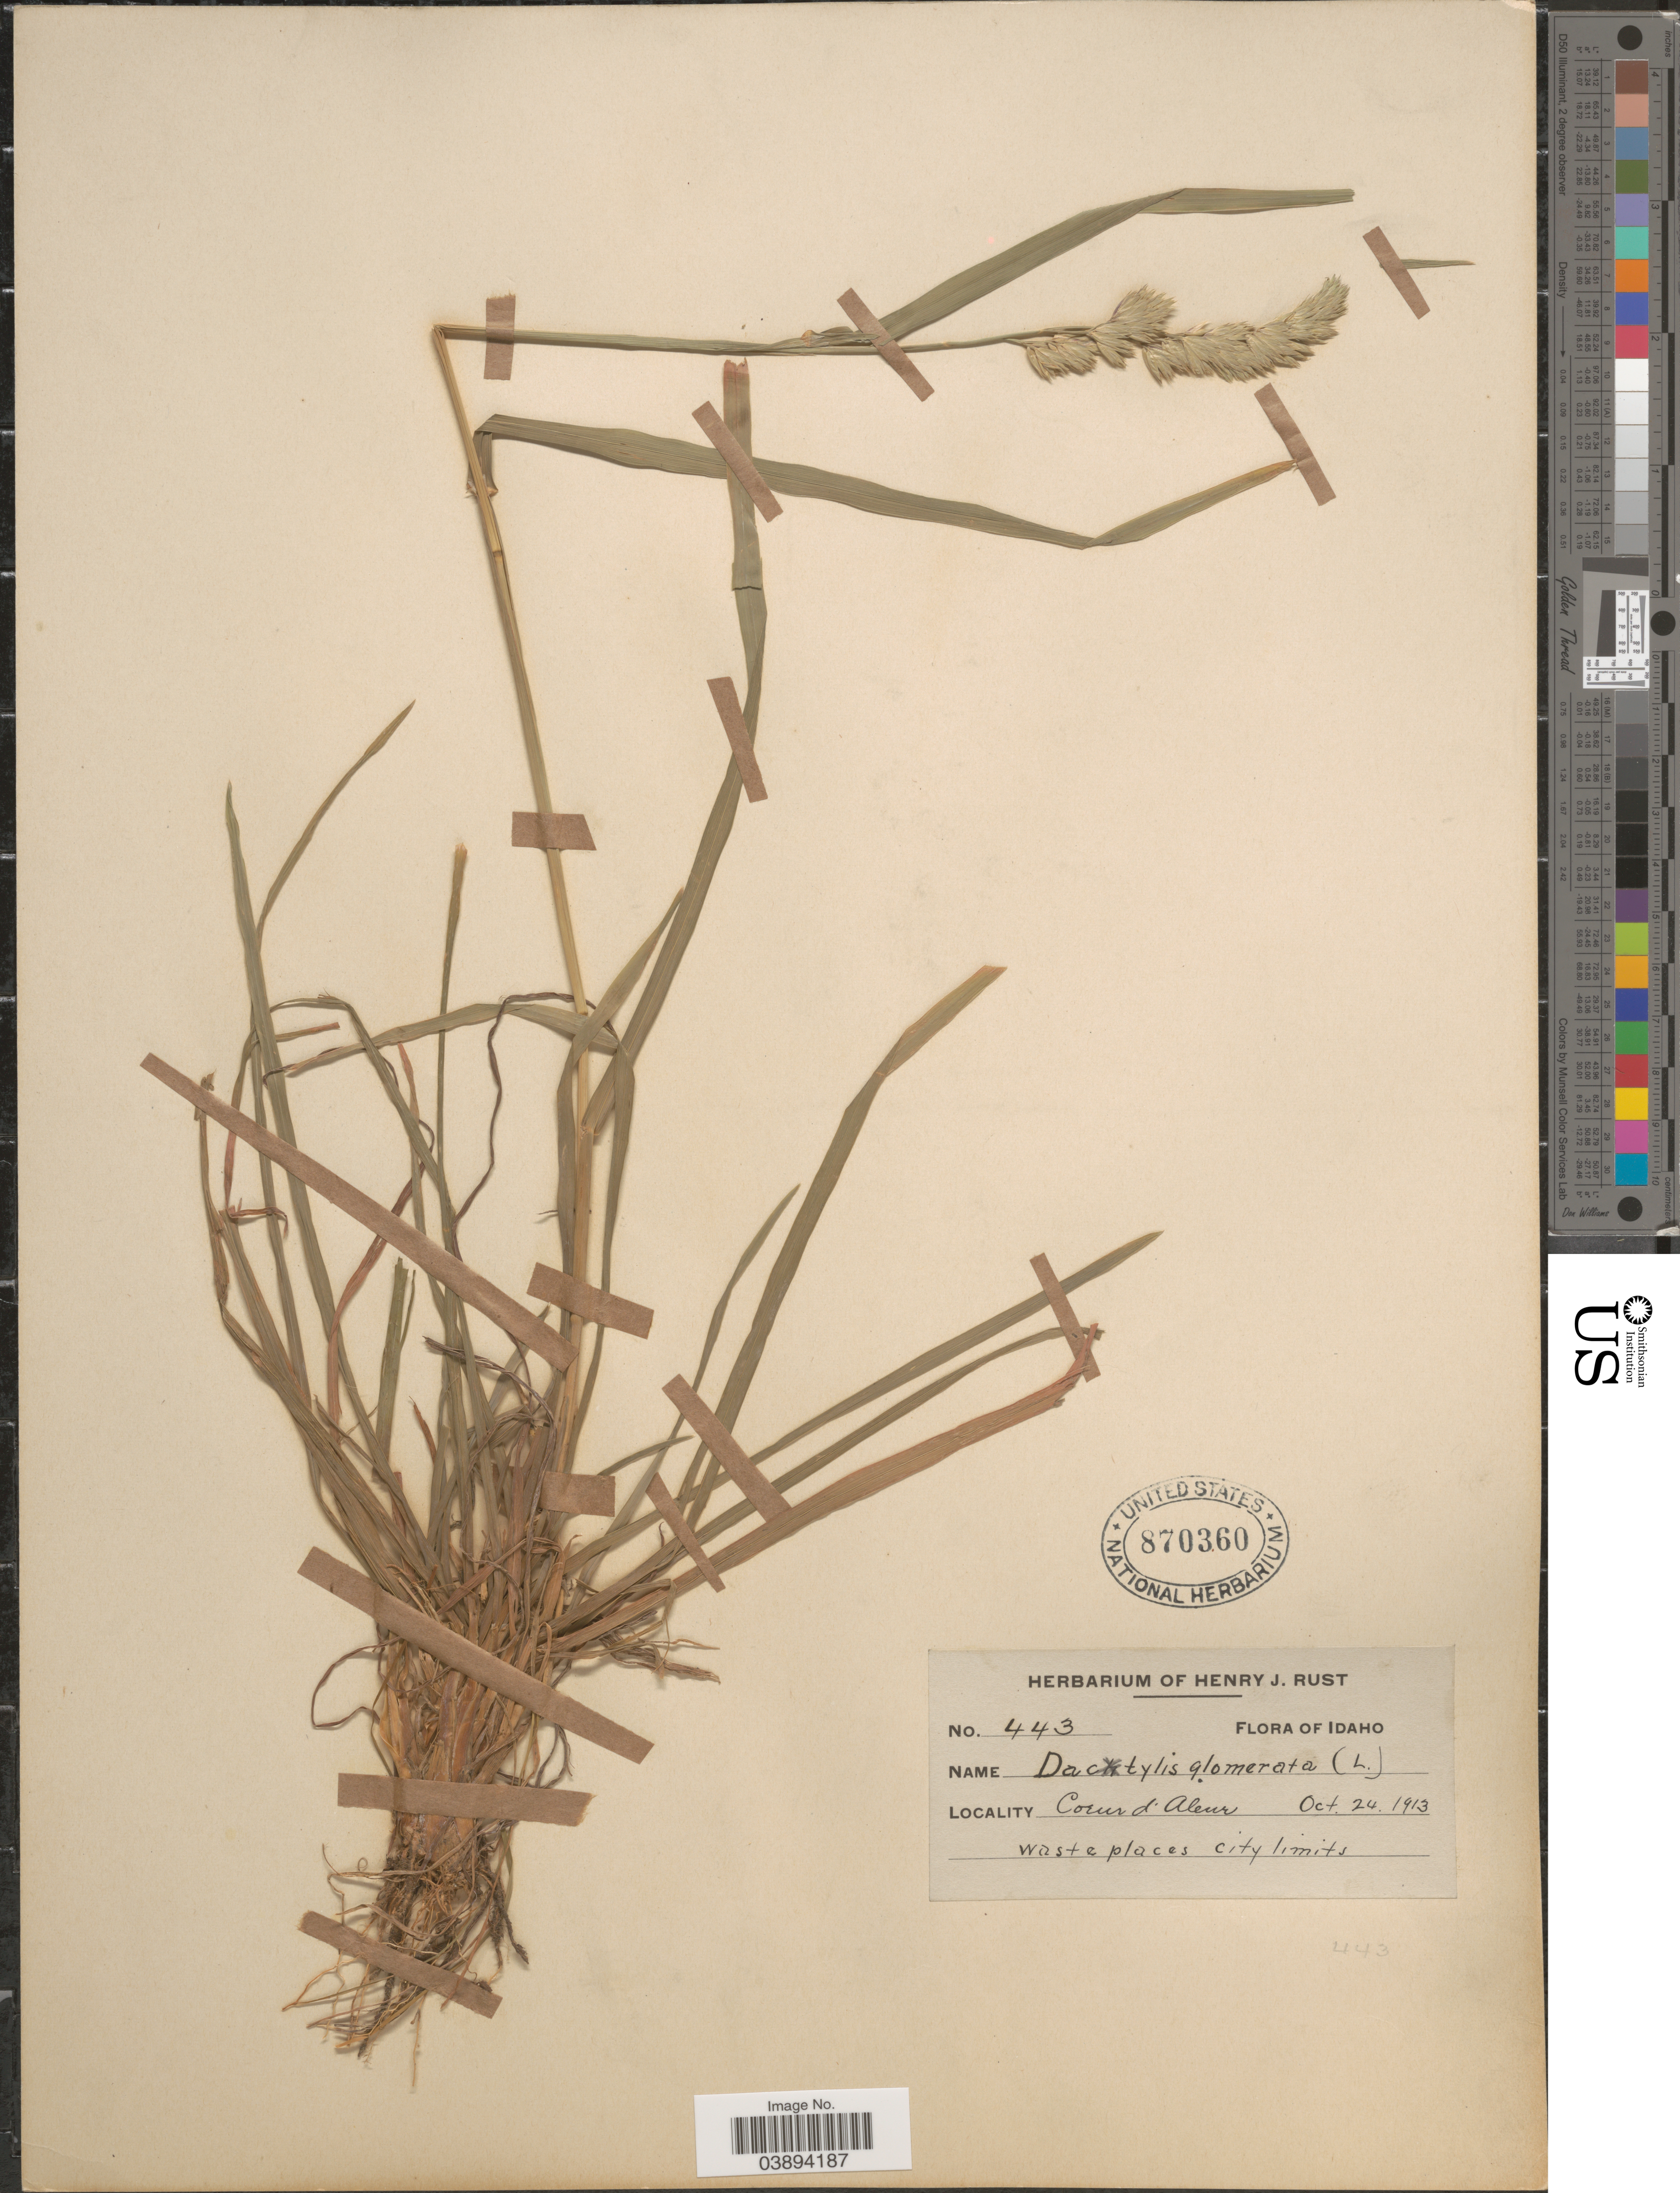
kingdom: Plantae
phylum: Tracheophyta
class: Liliopsida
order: Poales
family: Poaceae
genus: Dactylis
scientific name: Dactylis glomerata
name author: L.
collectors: ex herb. Henry J. Rust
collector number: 443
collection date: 1913-10-24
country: United States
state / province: Idaho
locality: Coeur d'Alene.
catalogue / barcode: US 870360